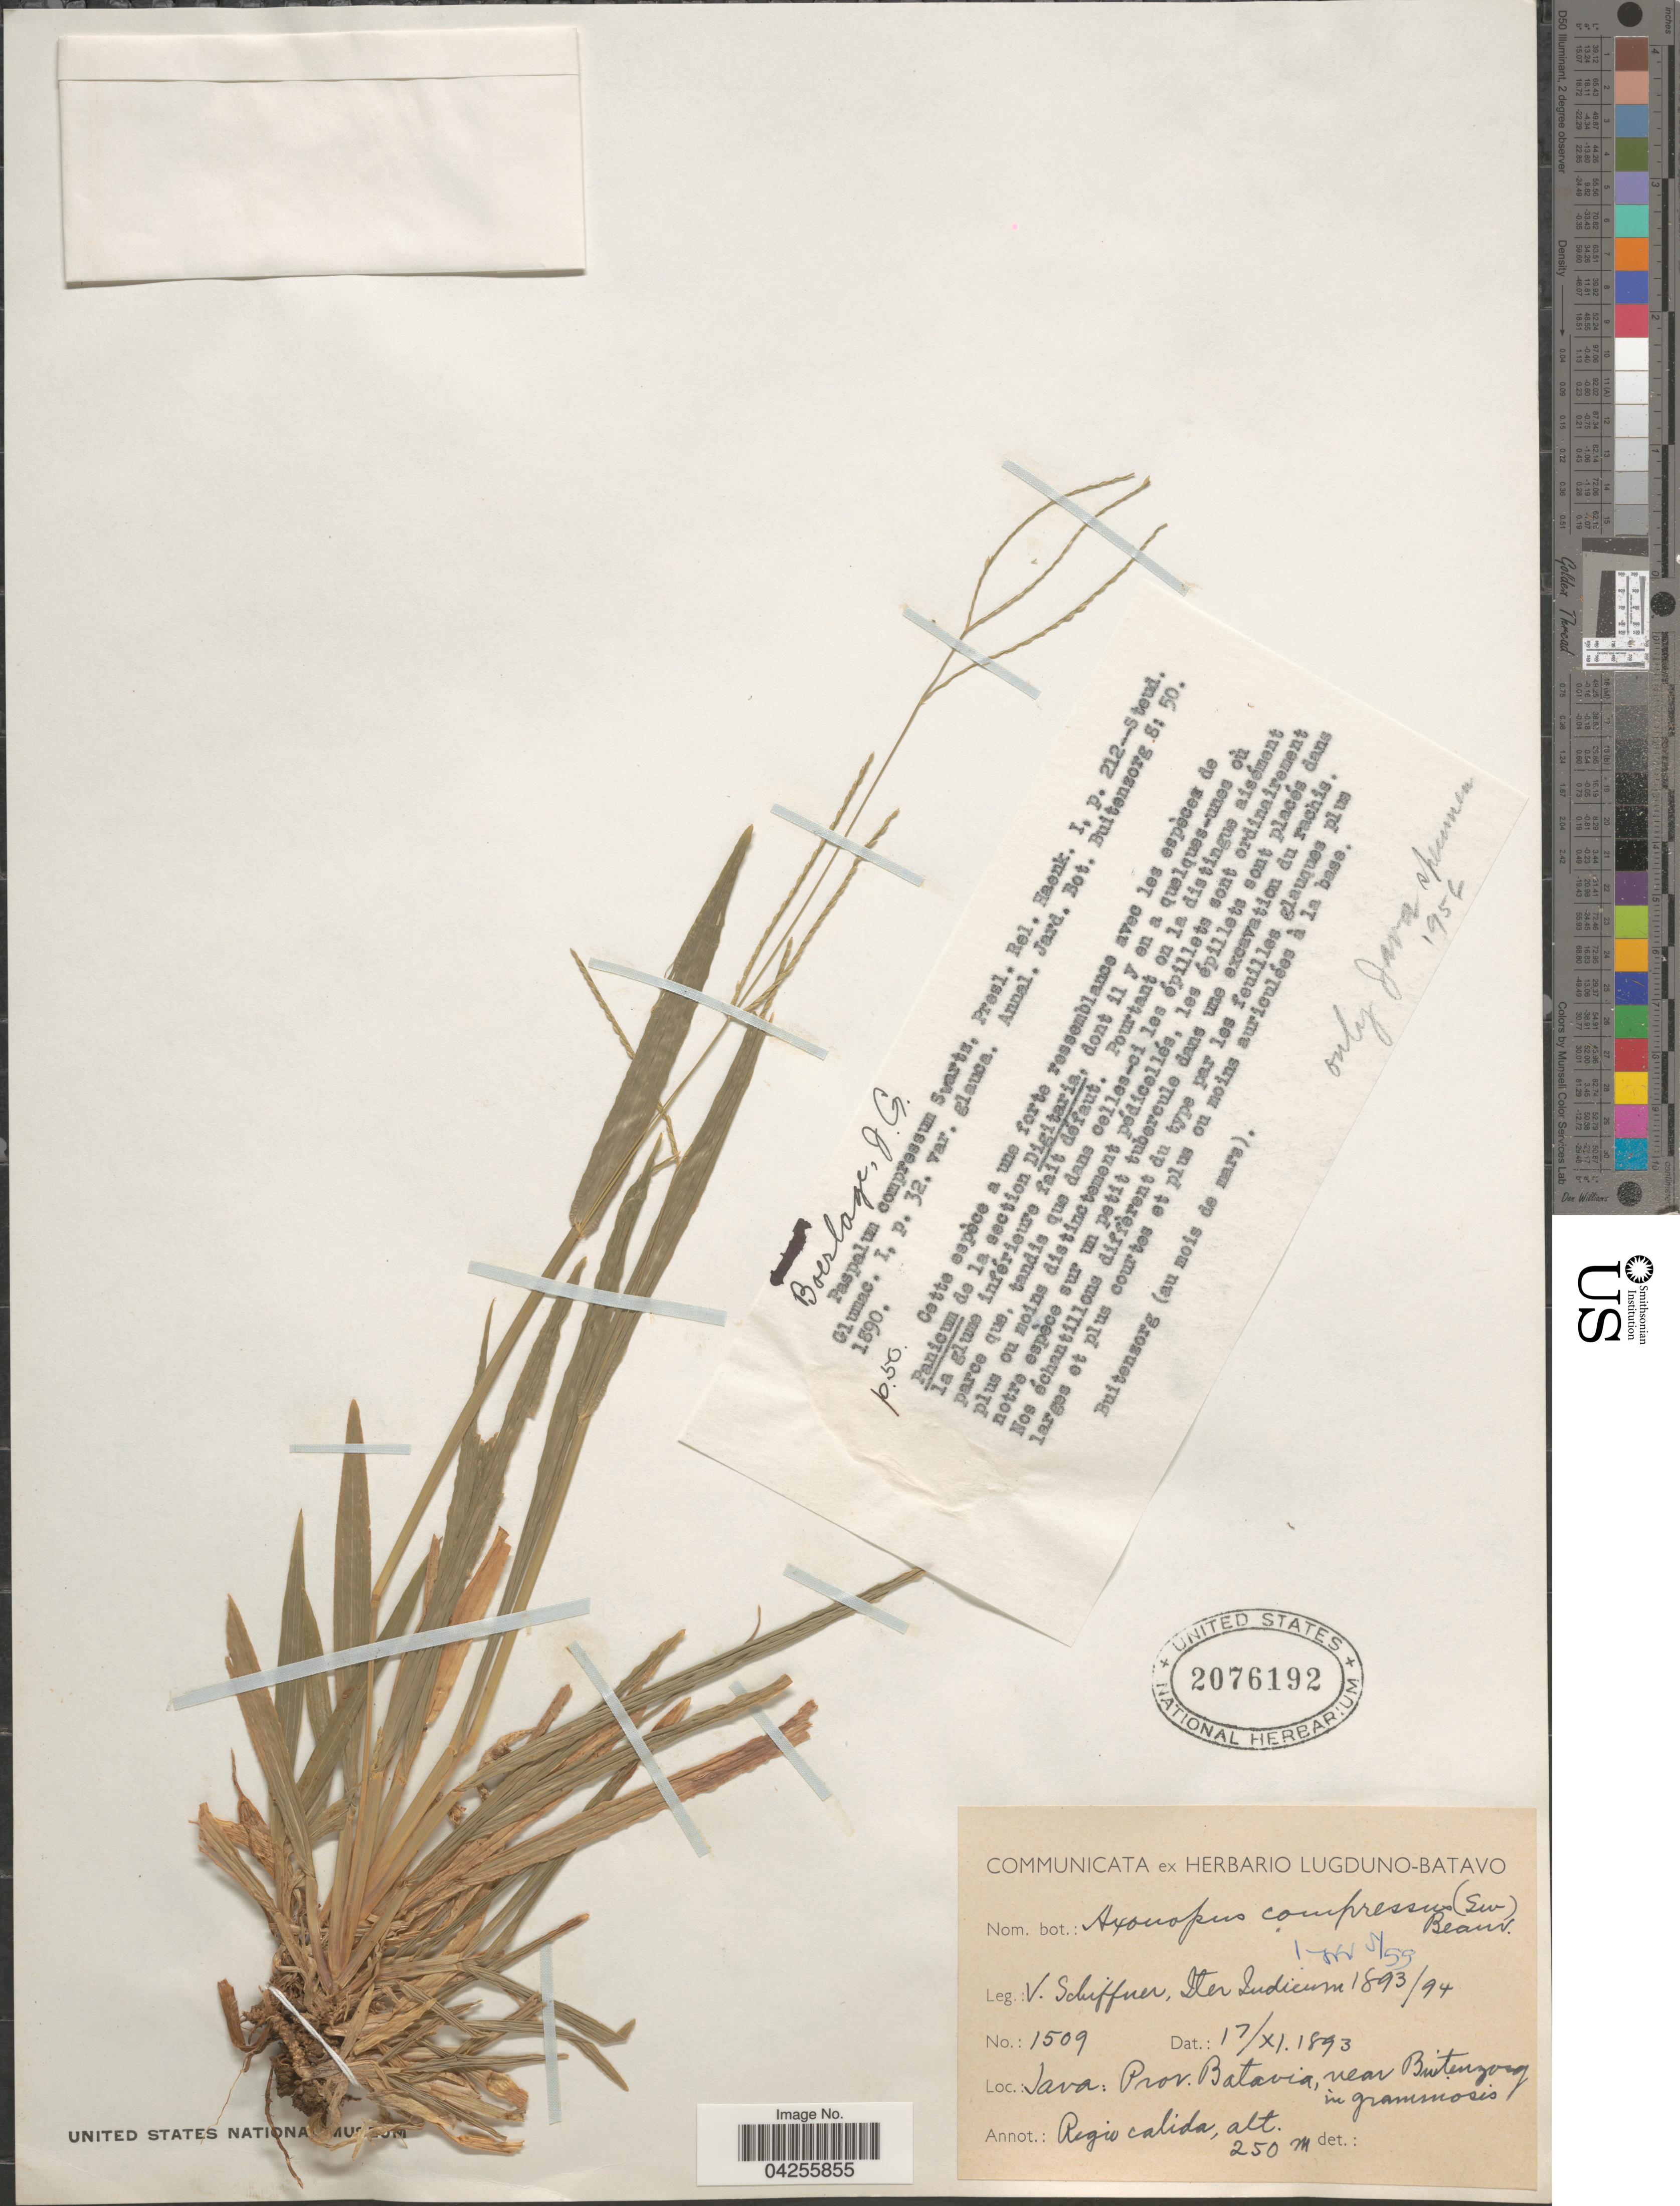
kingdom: Plantae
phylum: Tracheophyta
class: Liliopsida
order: Poales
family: Poaceae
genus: Axonopus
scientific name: Axonopus compressus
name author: (Sw.) P. Beauv.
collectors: V. Schiffner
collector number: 1509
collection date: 1893-11-17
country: Indonesia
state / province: Java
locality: Iter Indicum 1893/94. Prov. Batavia, near Buitenzorg in graminosis. Annot.: Regio calida.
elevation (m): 250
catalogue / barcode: US 2076192